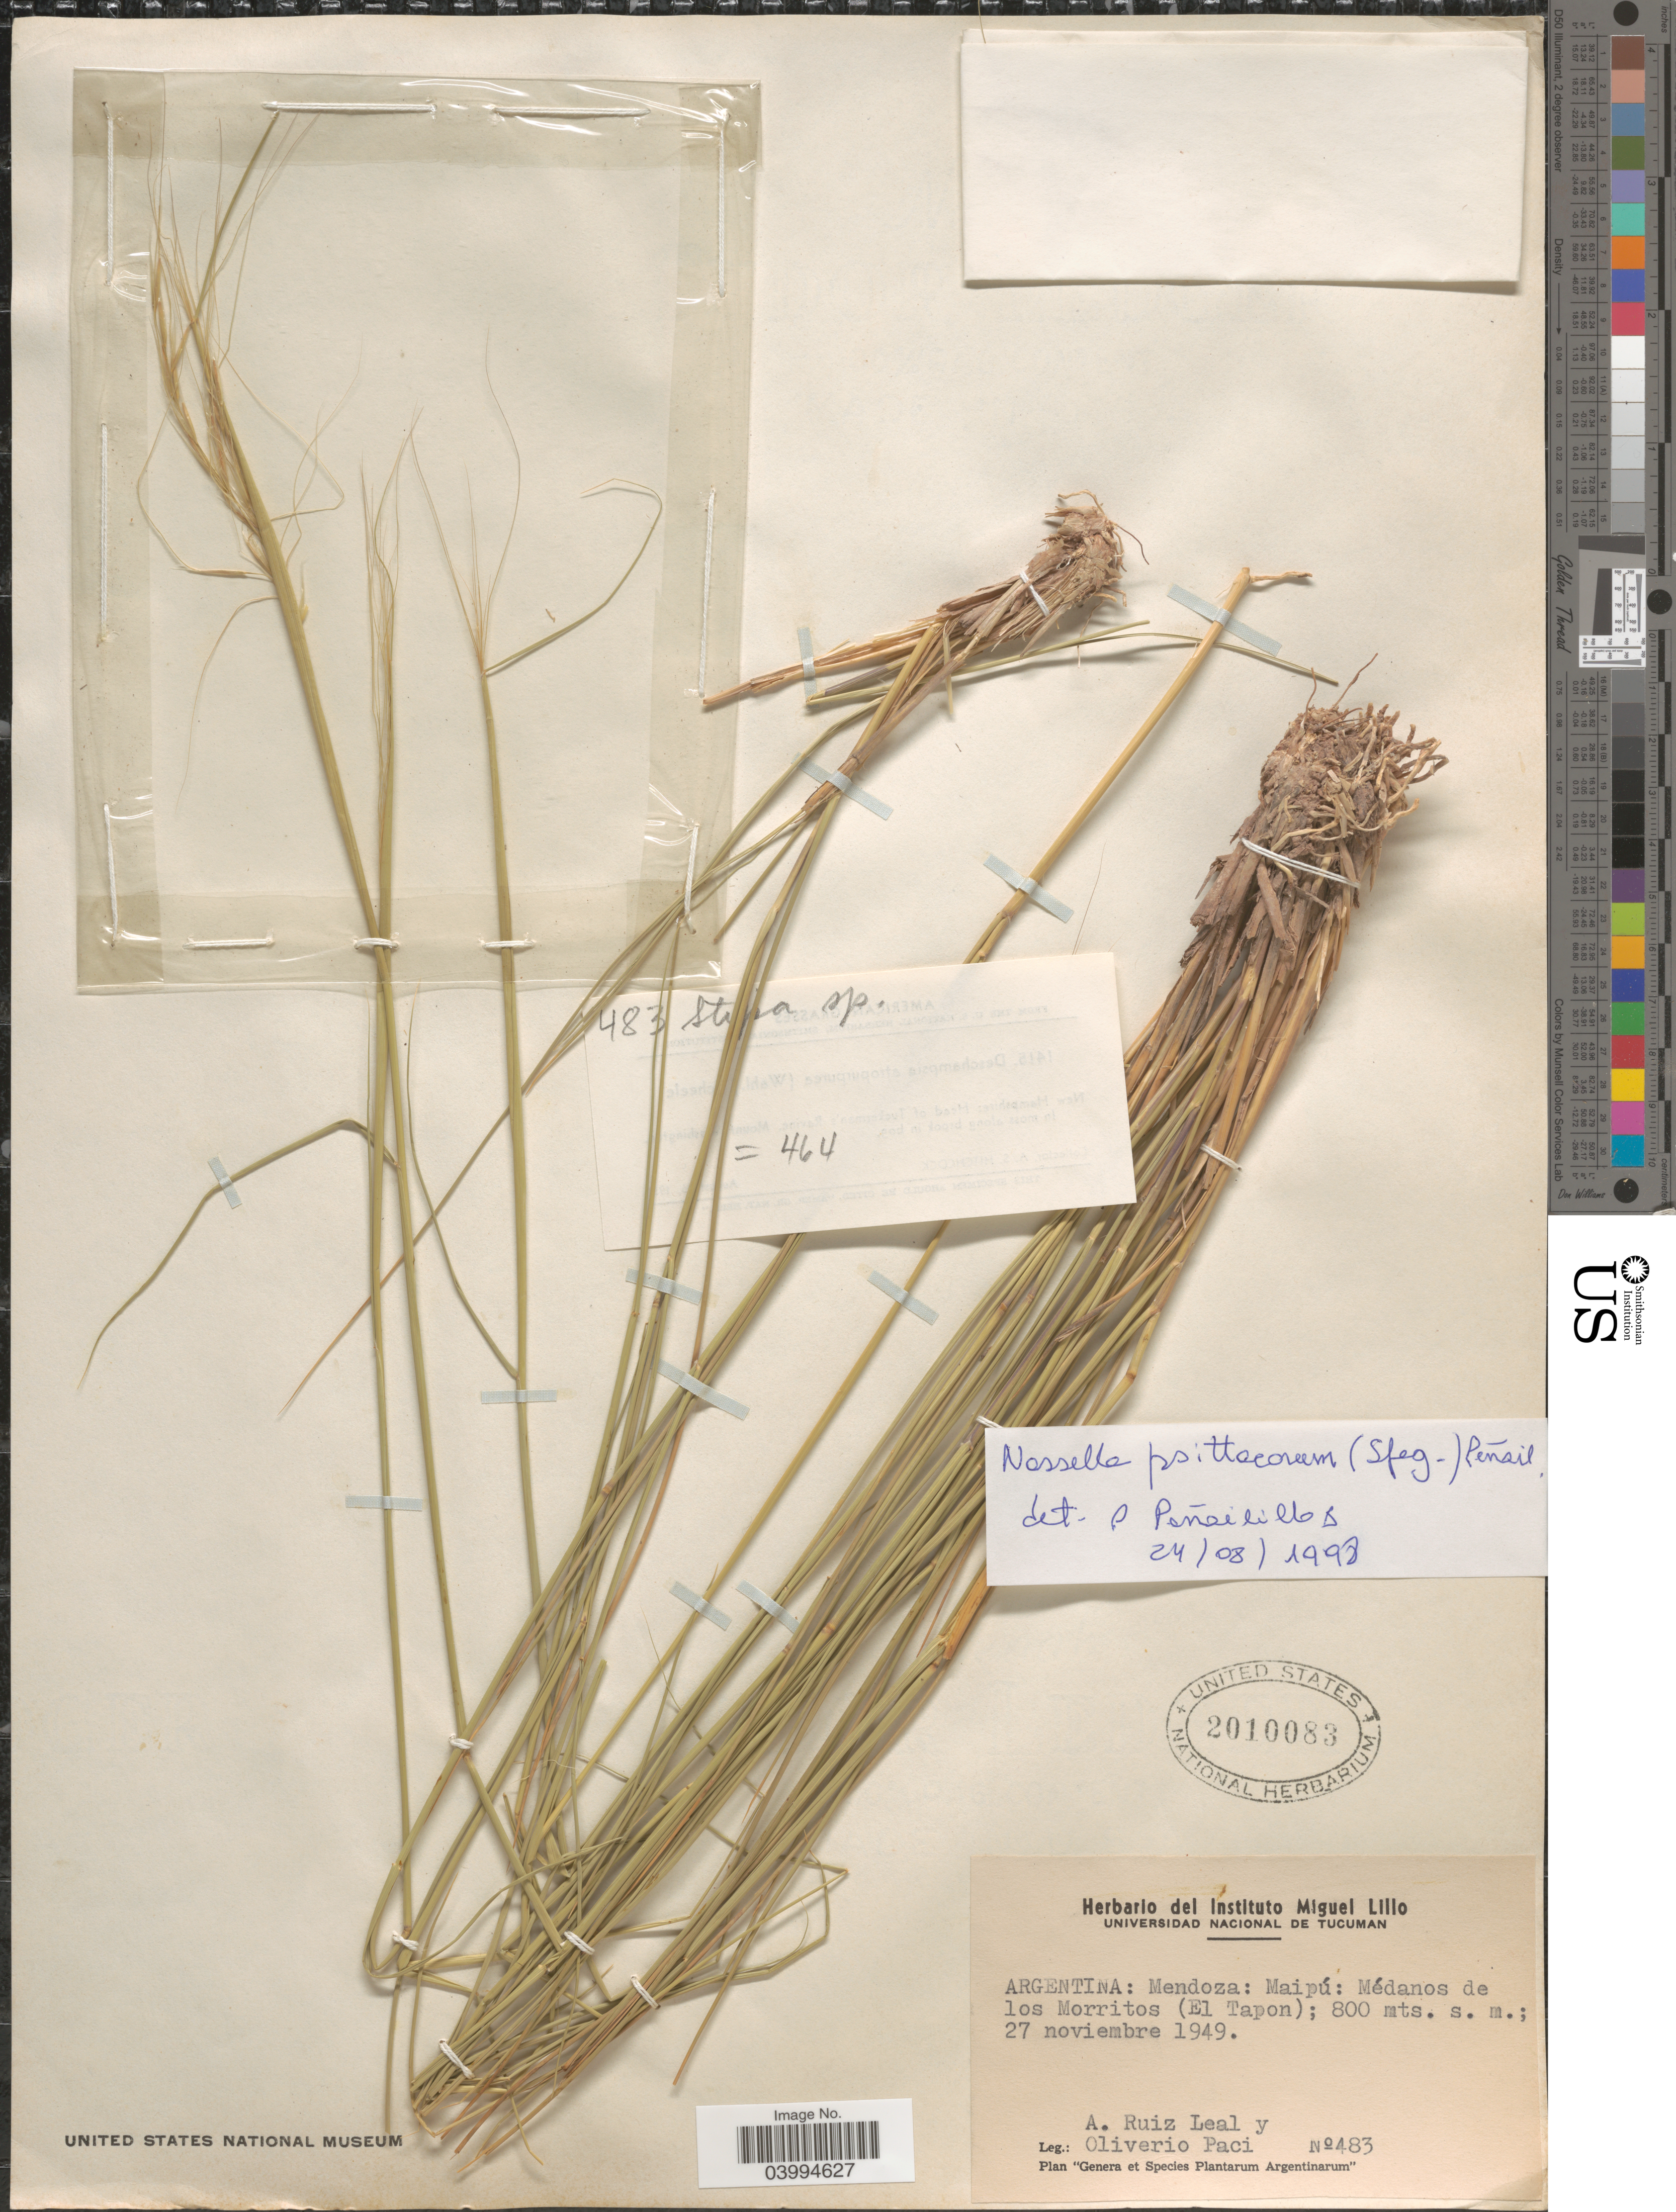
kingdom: Plantae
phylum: Tracheophyta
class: Liliopsida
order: Poales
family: Poaceae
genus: Nassella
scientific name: Nassella psittacorum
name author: (Speg.) Peñail.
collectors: A. Leal & O. Paci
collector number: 483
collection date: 1949-11-27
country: Argentina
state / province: Mendoza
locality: Maipú: Médanos de los Morritos (El Tapon).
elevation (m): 800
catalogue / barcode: US 2010083